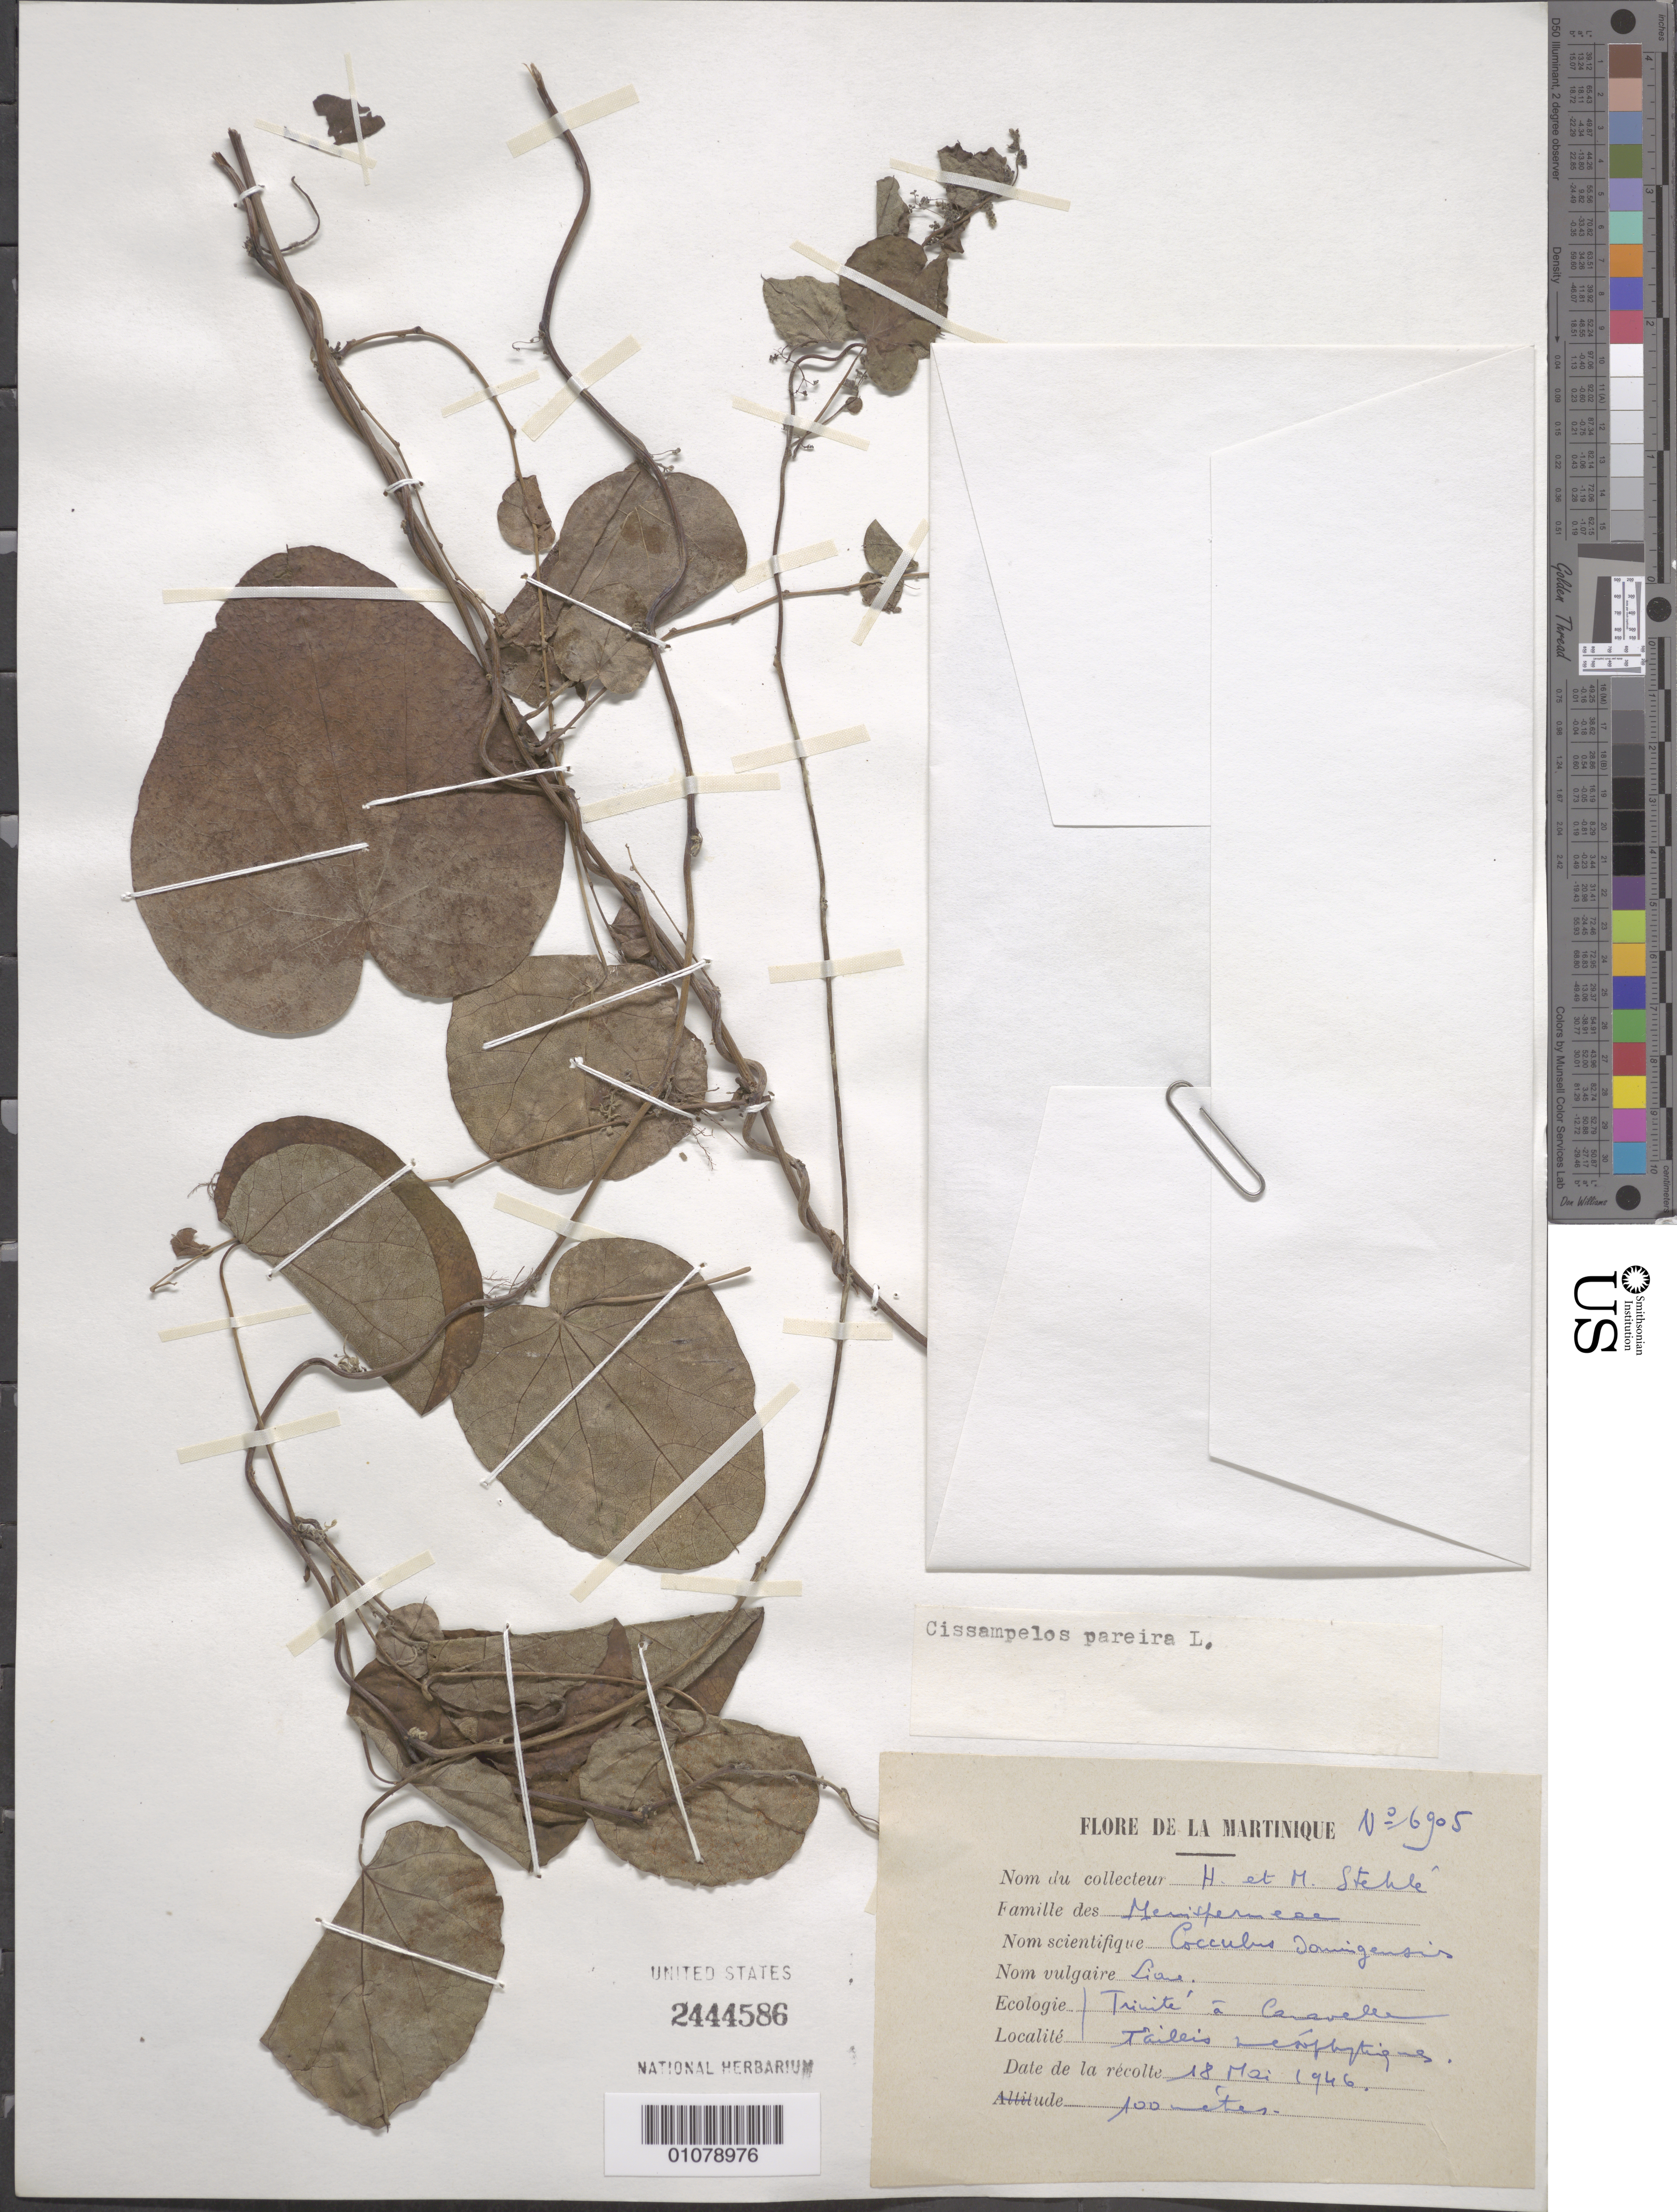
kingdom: Plantae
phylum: Tracheophyta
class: Magnoliopsida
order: Ranunculales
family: Menispermaceae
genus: Cissampelos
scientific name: Cissampelos pareira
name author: L.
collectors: H. Stehlé & M. Stehlé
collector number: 6905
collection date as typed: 18 May 1946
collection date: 1946-05-18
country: Martinique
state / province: La Trinité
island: Martinique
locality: Trinite a Caravelle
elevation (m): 100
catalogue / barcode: US 2444586